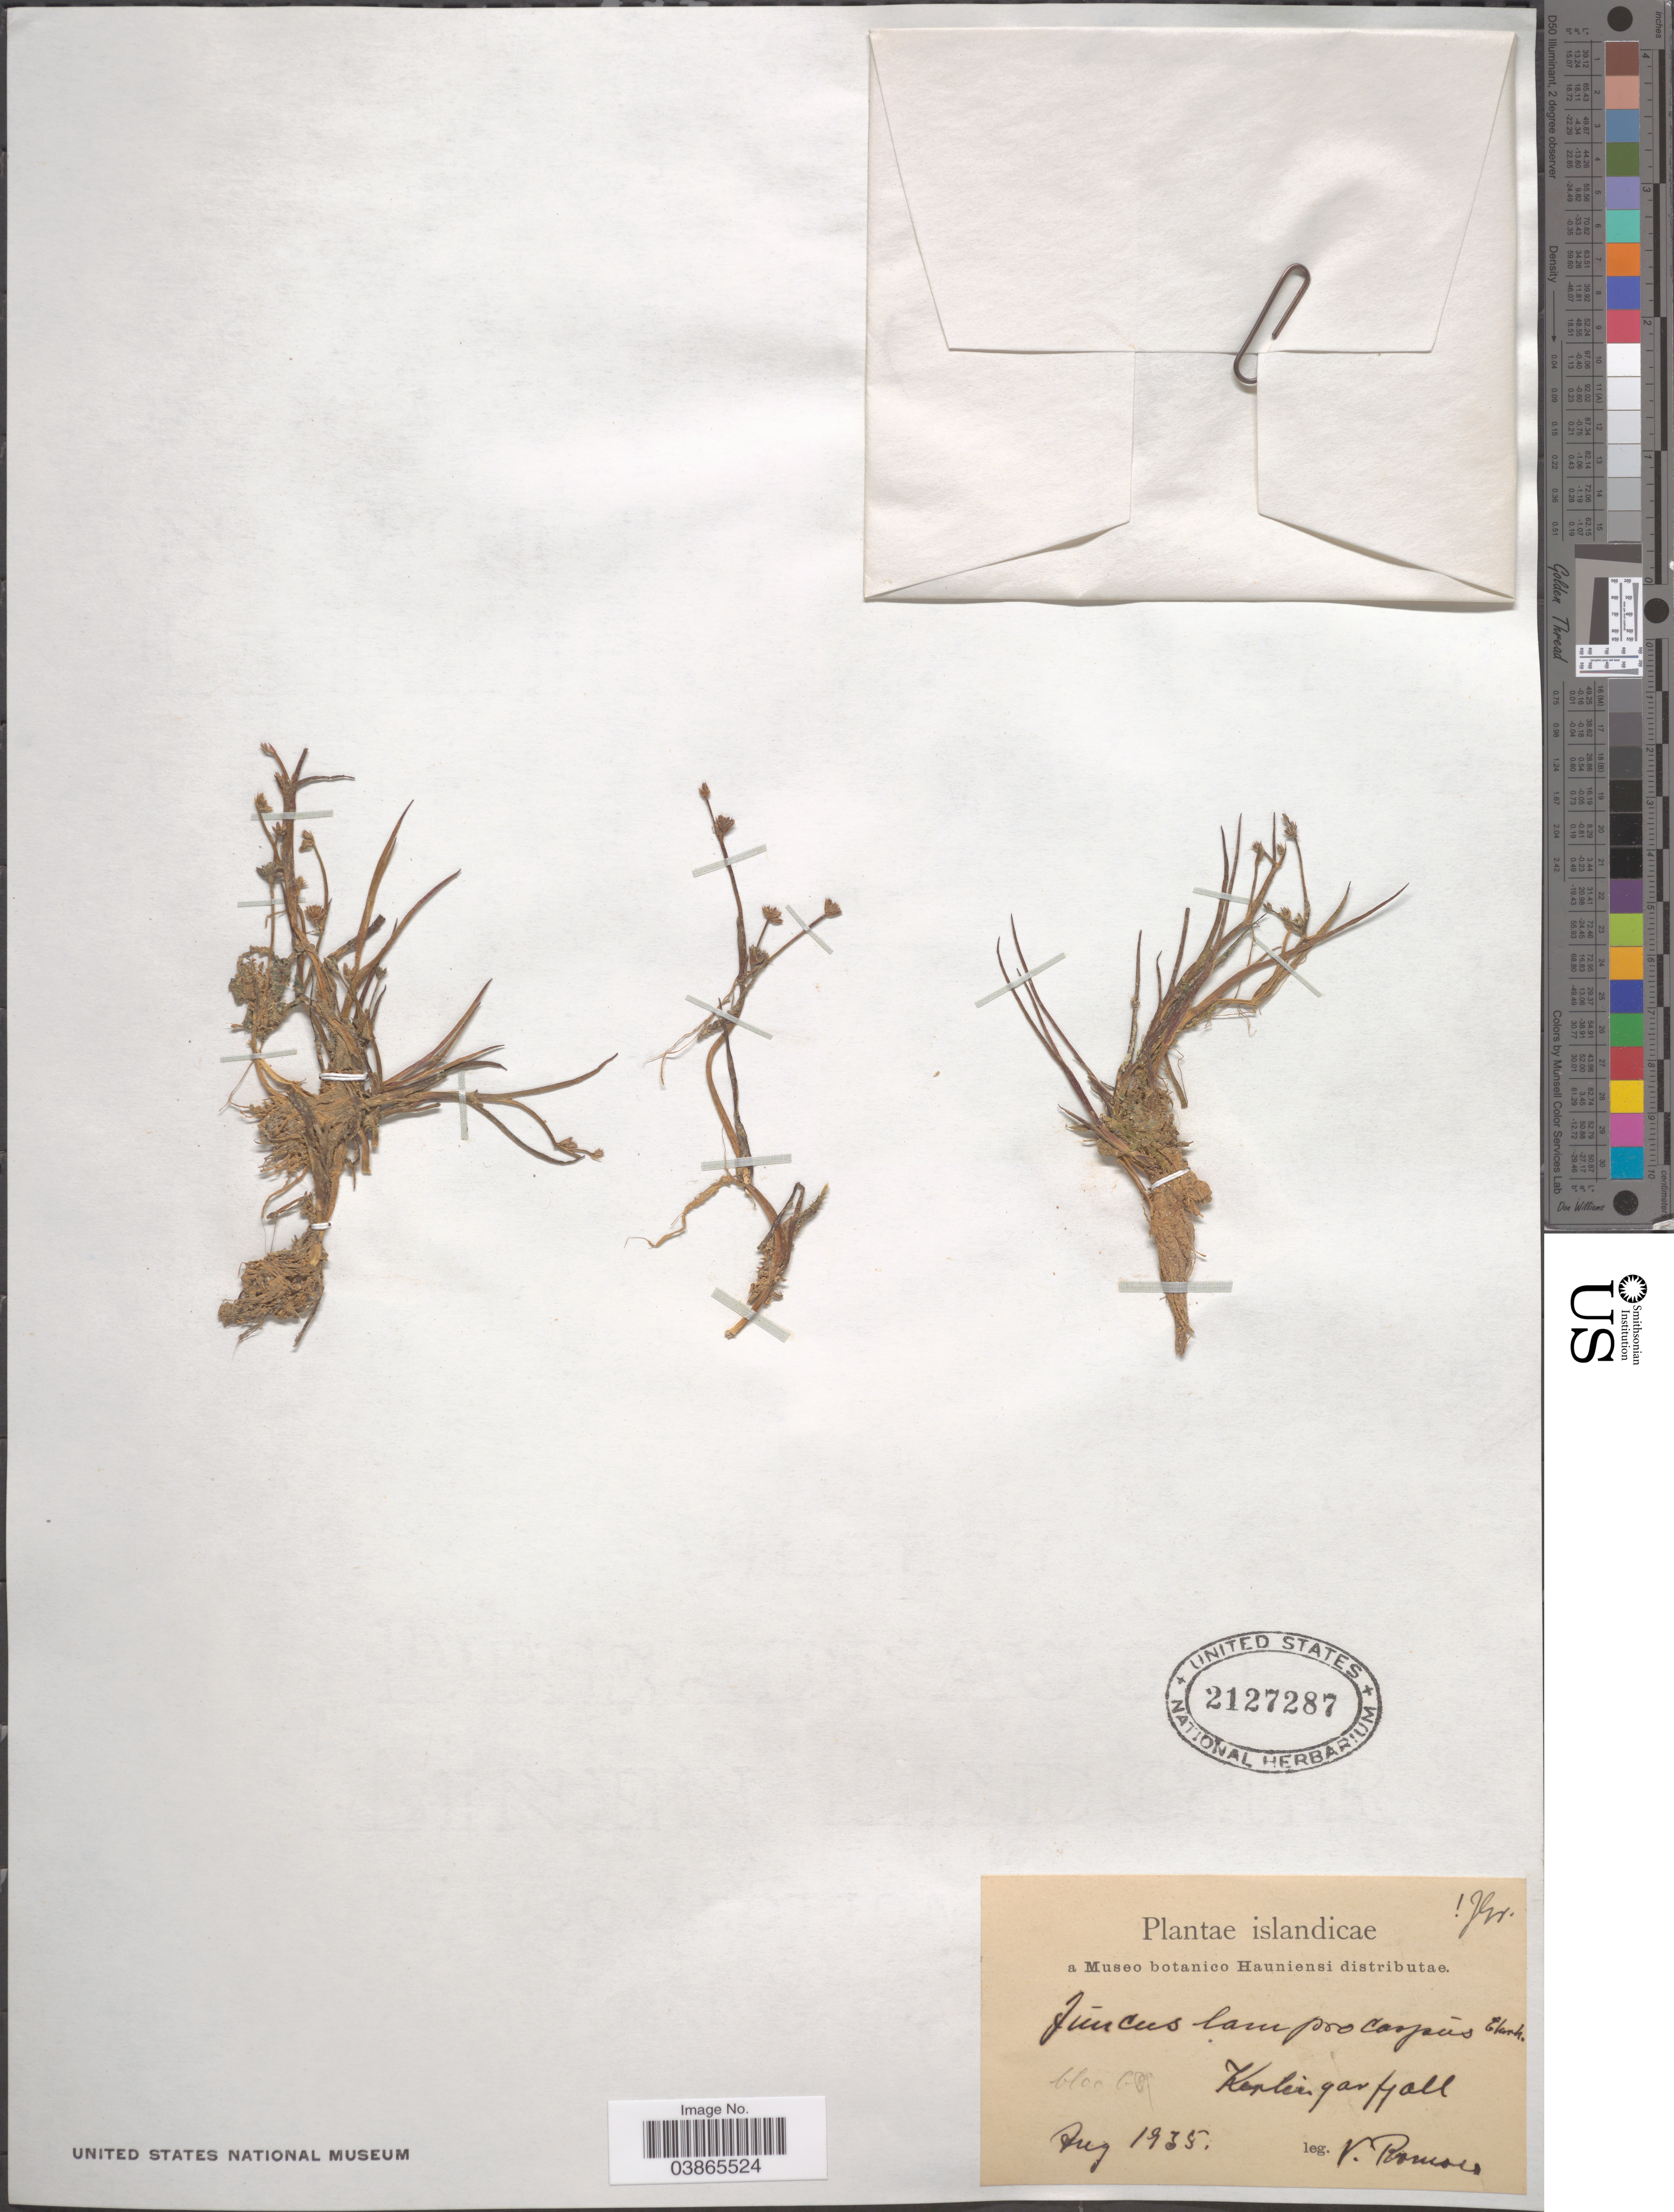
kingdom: Plantae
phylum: Tracheophyta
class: Liliopsida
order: Poales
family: Juncaceae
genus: Juncus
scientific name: Juncus lampocarpus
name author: Ehrh.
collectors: V. Romose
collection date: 1935-08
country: Iceland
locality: Islandicae. Kerlingarfjöll.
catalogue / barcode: US 2127287